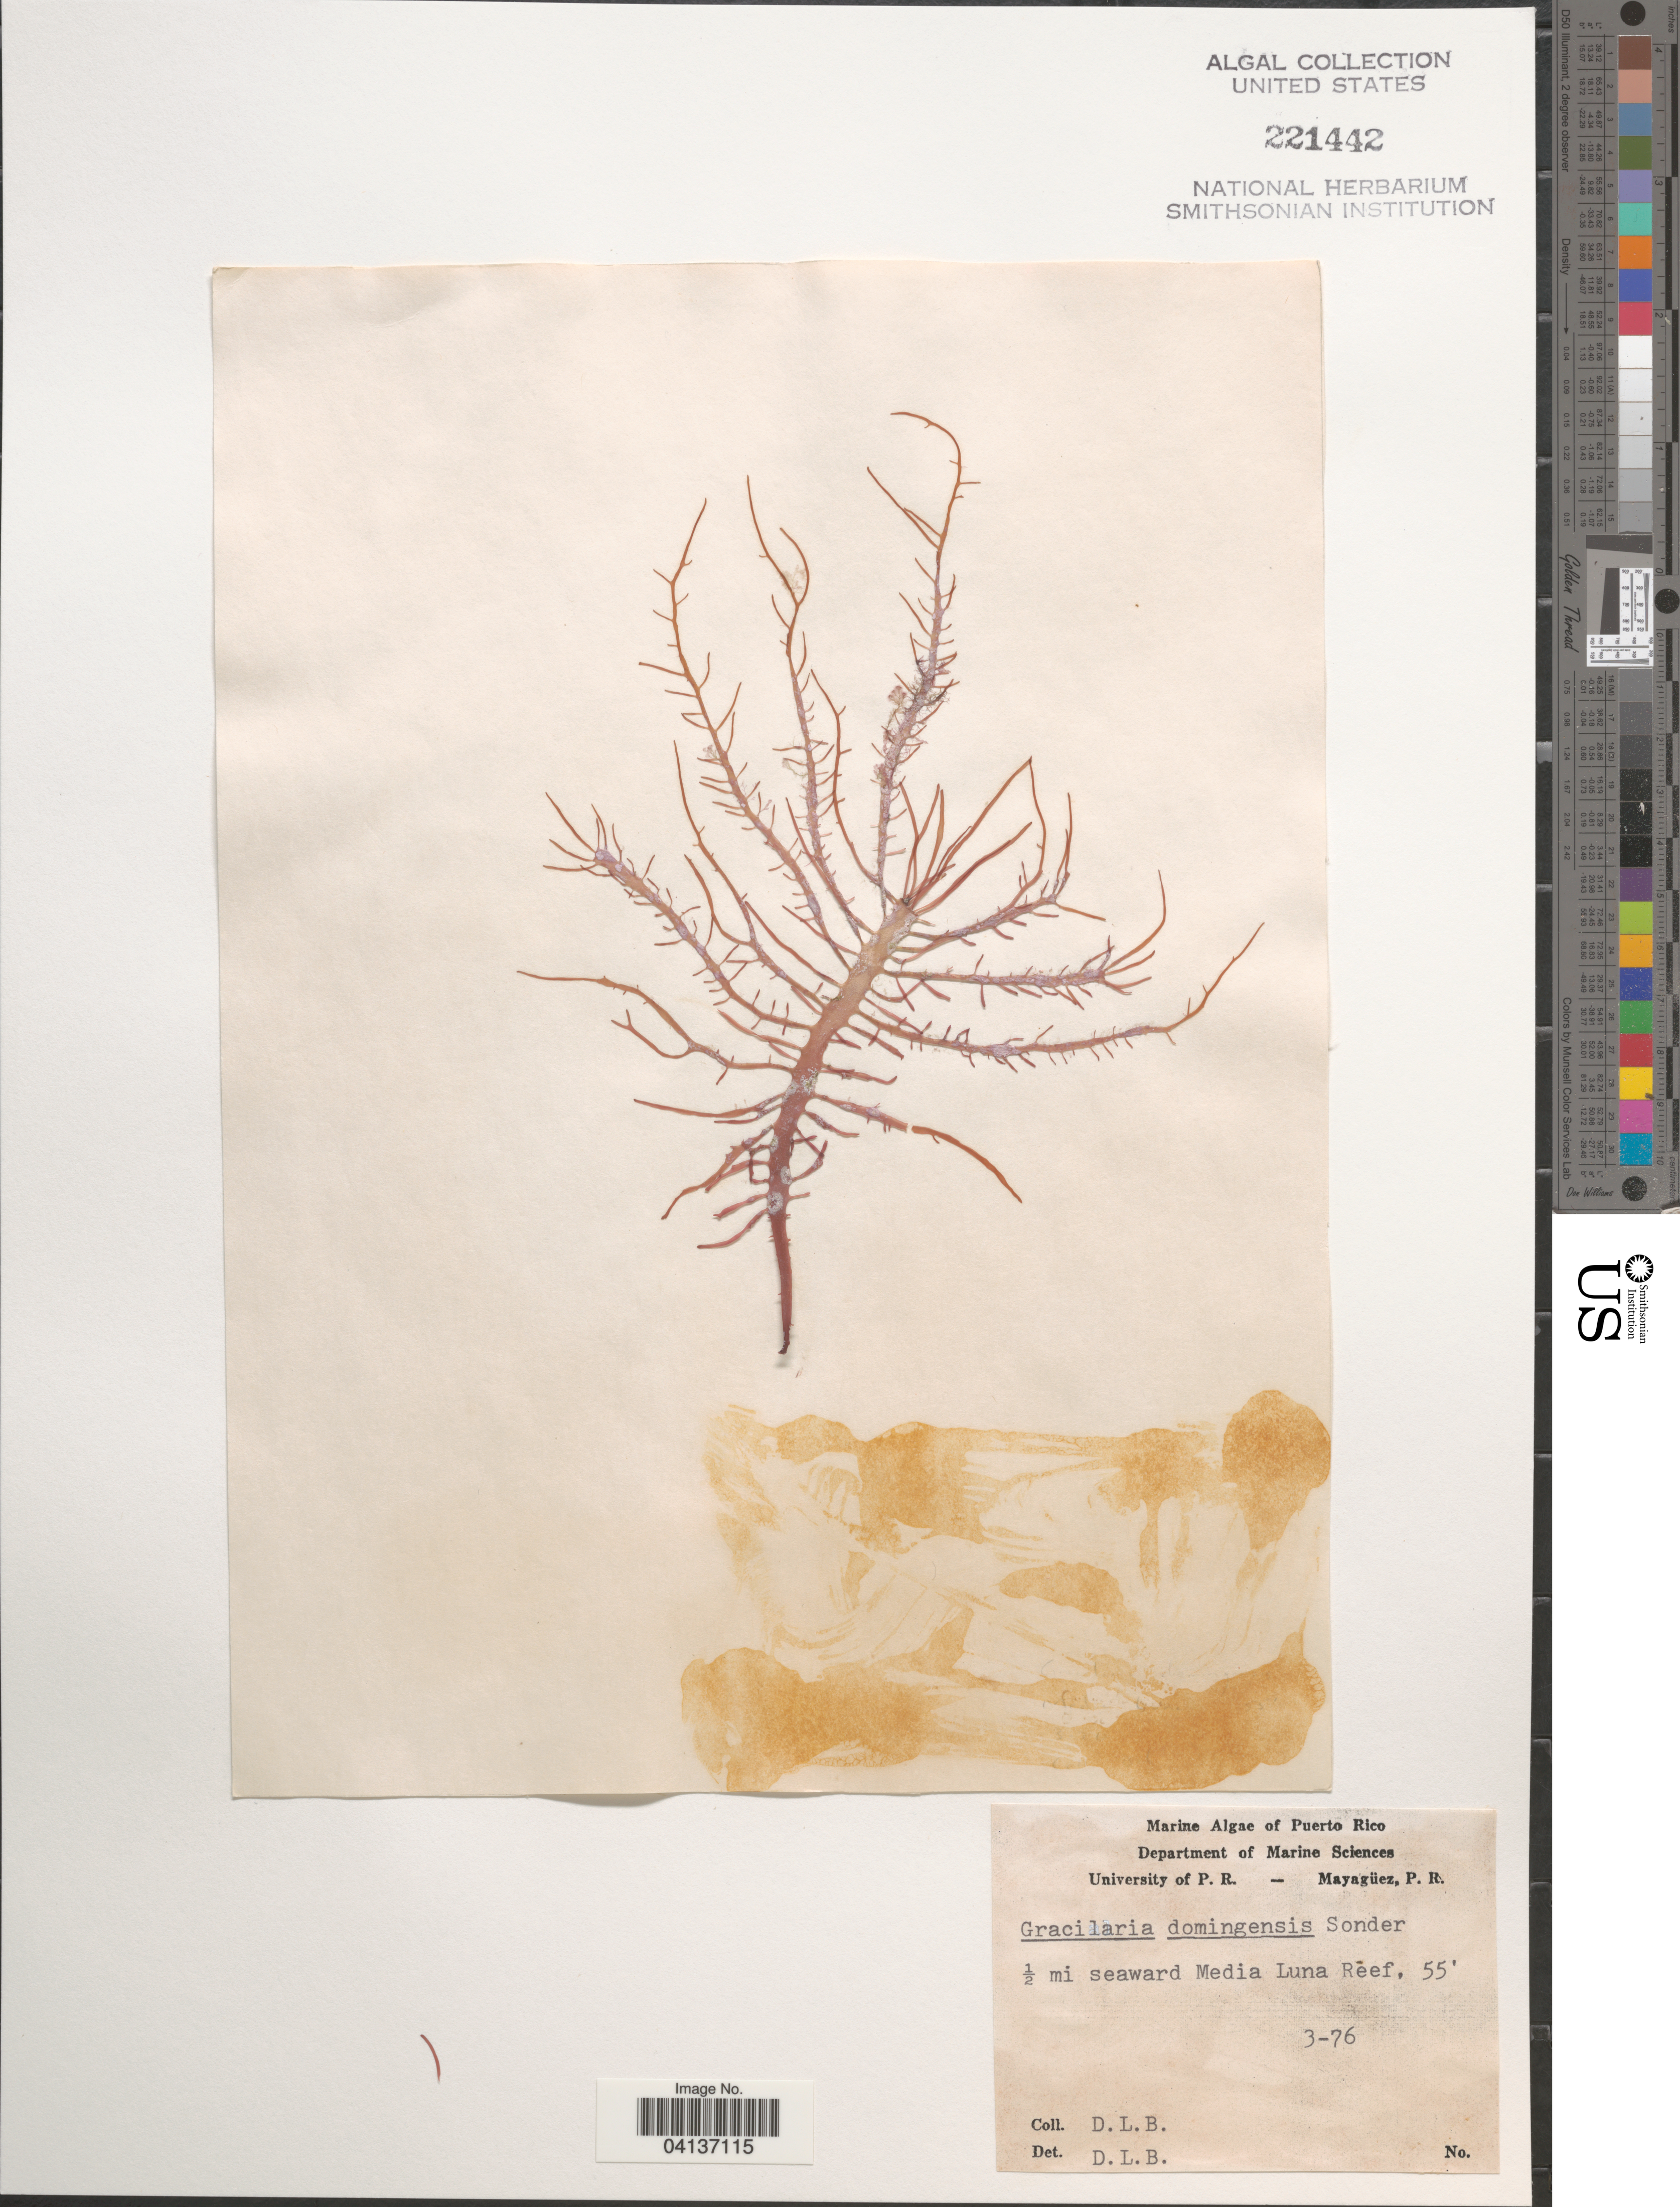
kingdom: Plantae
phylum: Rhodophyta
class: Florideophyceae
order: Gracilariales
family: Gracilariaceae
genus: Gracilaria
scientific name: Gracilaria domingensis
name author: (Kütz.) O.G. Sond. in Dickie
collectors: D. L. B.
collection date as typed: Transcribed d/m/y: /3/76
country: Puerto Rico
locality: ½ mi seaward Media Luna Reef.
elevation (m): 17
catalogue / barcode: US 221442